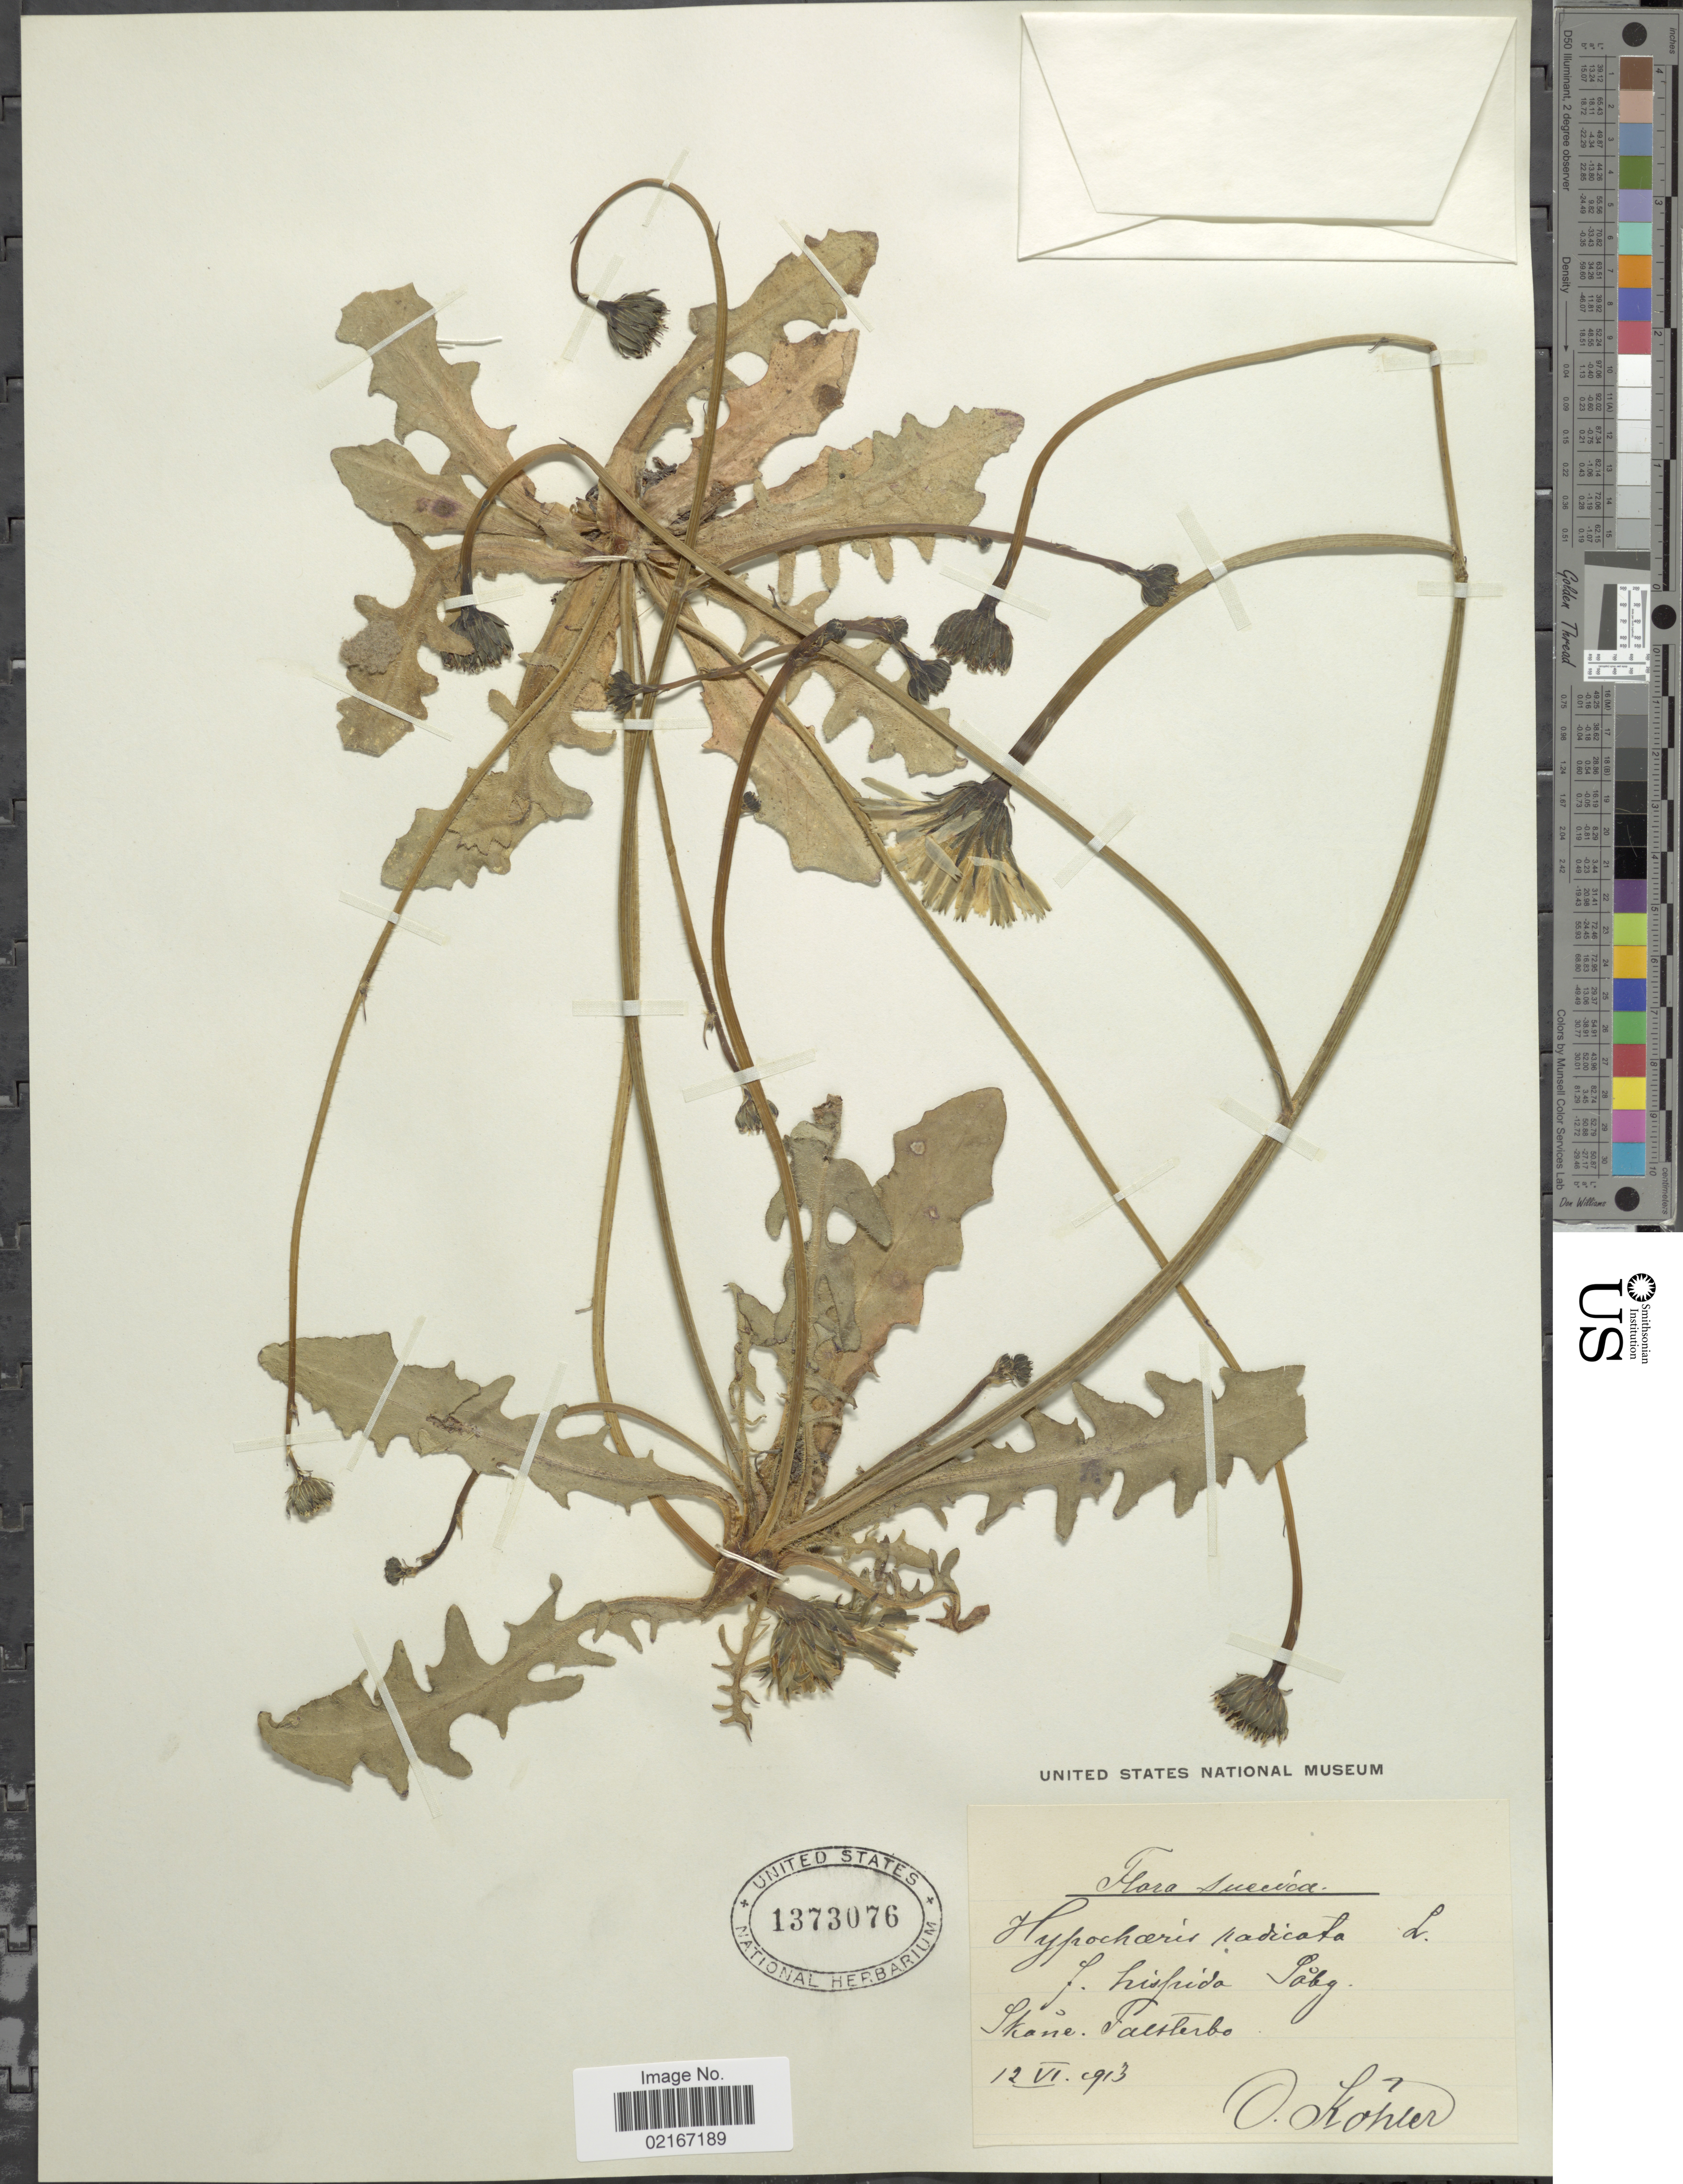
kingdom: Plantae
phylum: Tracheophyta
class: Magnoliopsida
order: Asterales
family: Asteraceae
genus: Hypochaeris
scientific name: Hypochaeris radicata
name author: L.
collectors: O. Köhler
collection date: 1913-06-12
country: Sweden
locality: Suecica, Skåne. Falsterbo.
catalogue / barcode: US 1373076